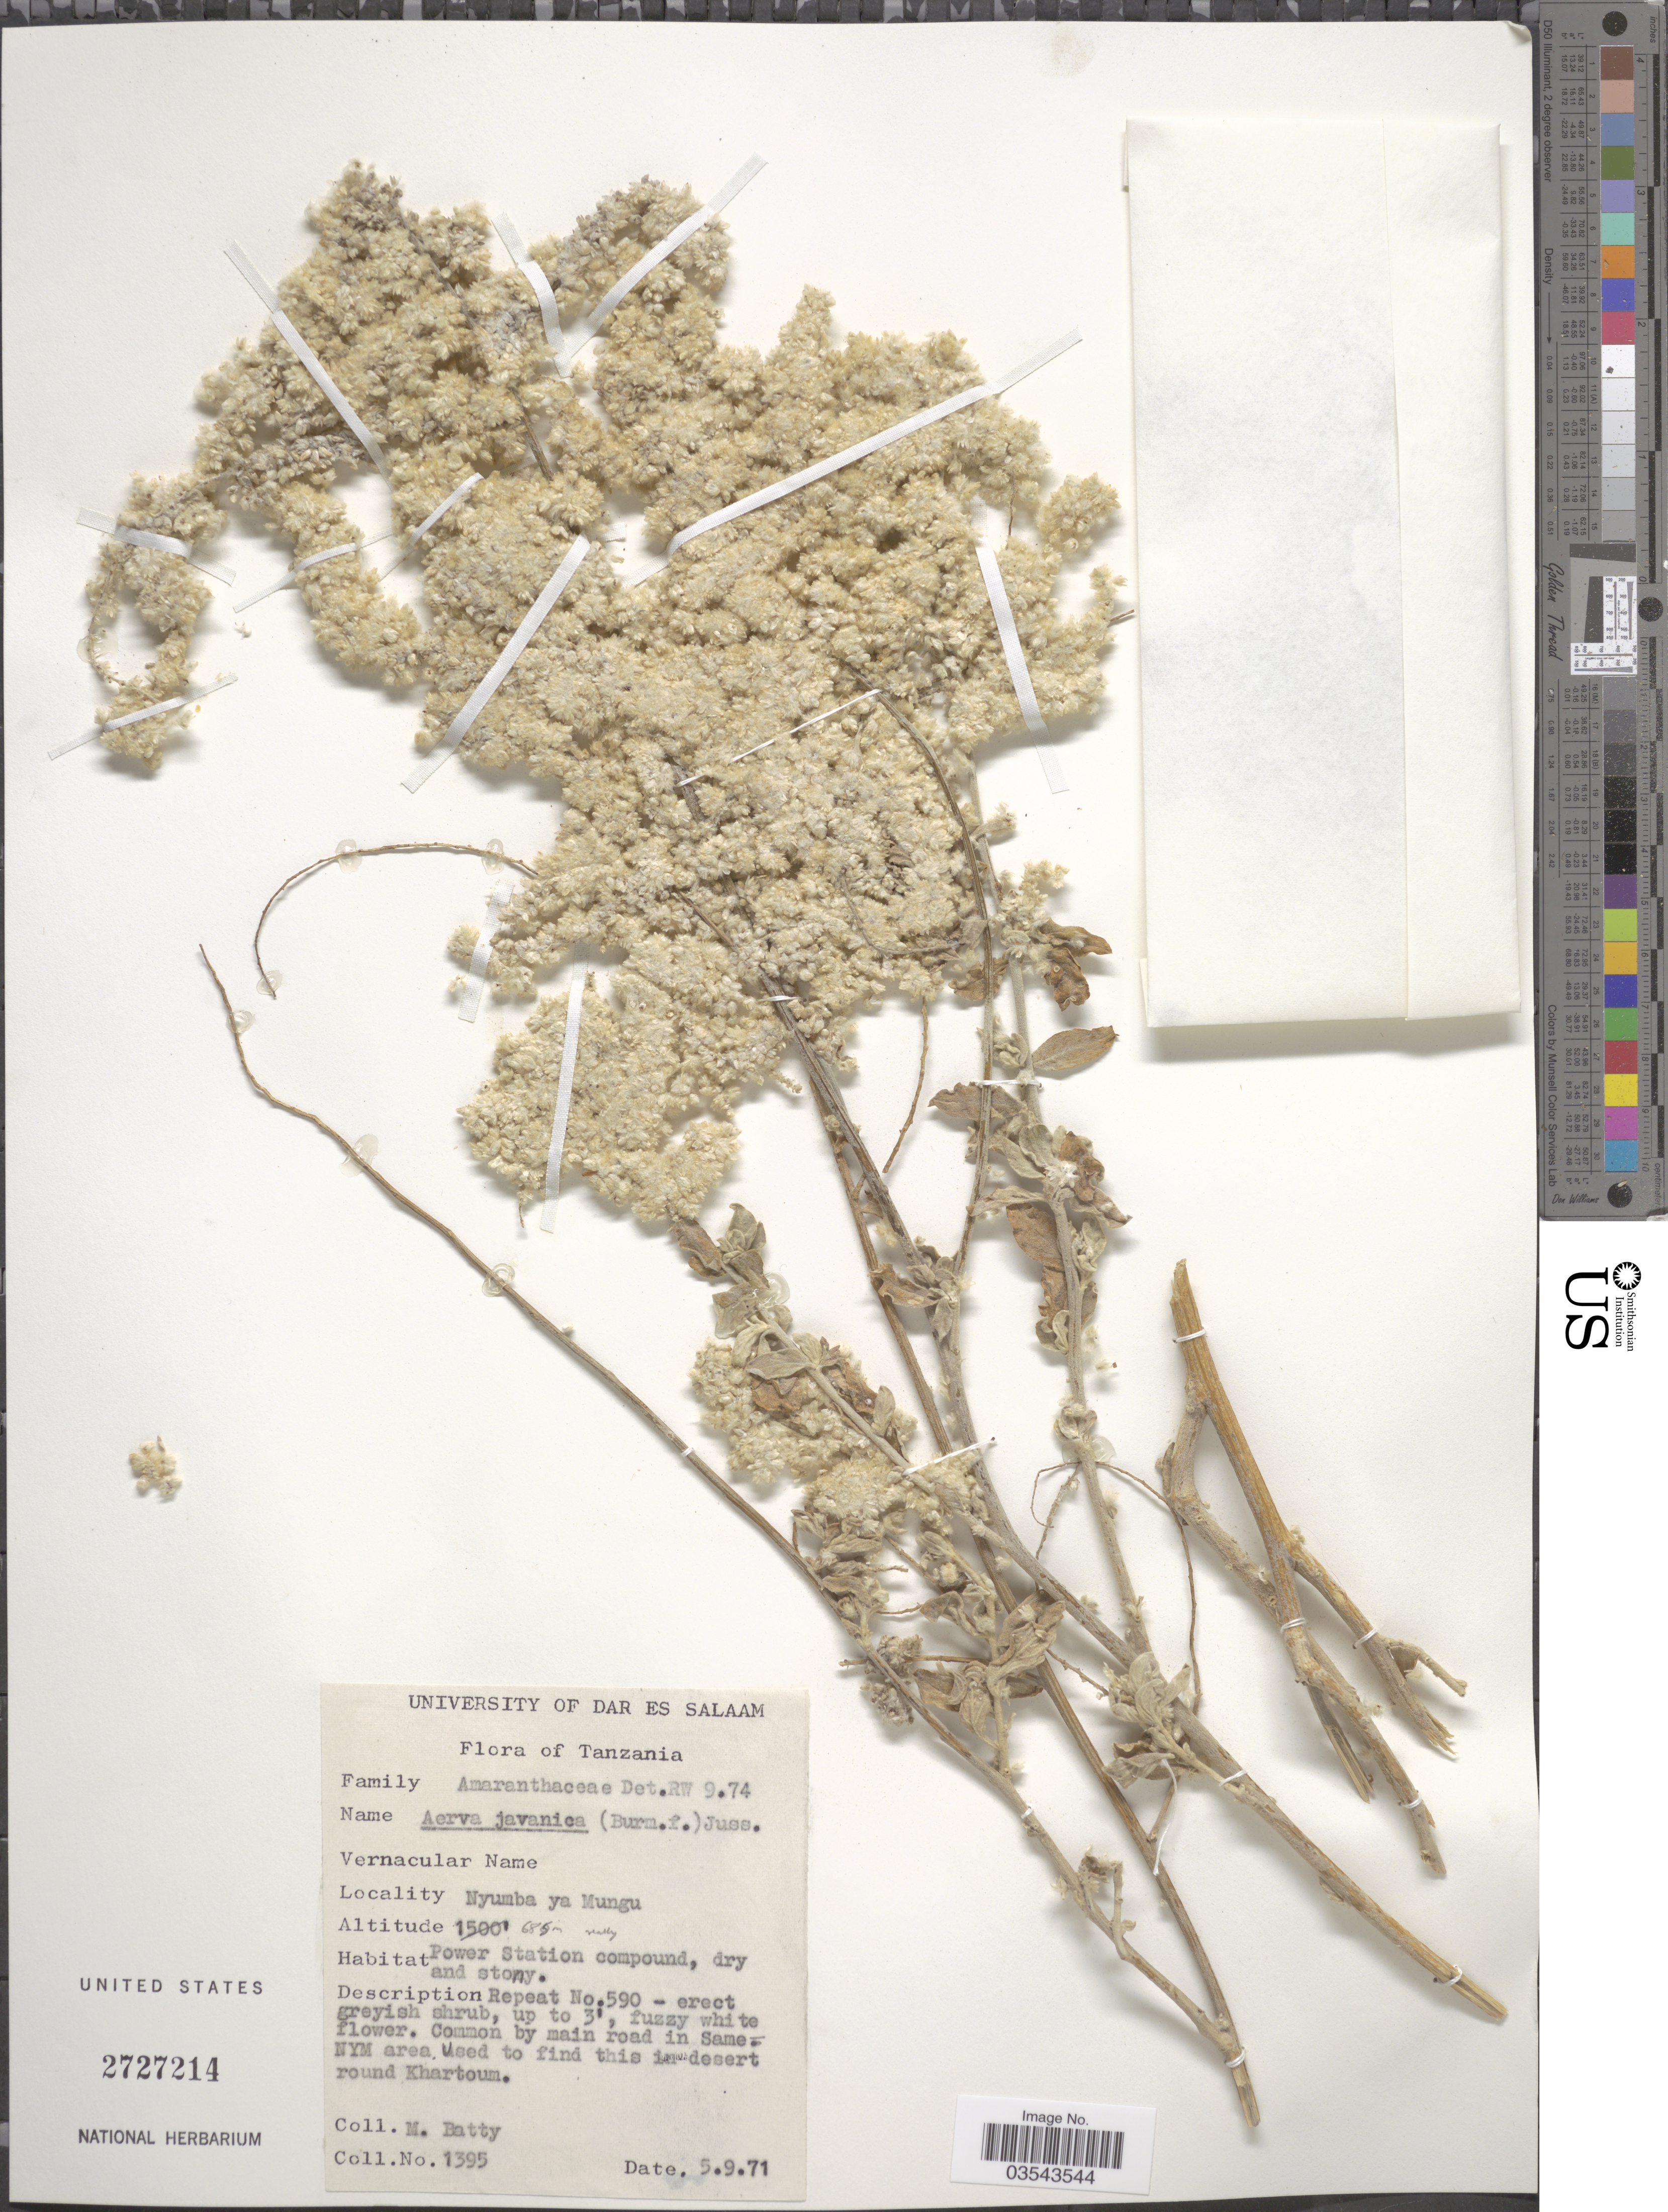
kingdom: Plantae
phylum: Tracheophyta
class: Magnoliopsida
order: Caryophyllales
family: Amaranthaceae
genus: Aerva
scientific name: Aerva javanica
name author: (Burm. f.) Juss. ex Schult.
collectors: M. Batty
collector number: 1395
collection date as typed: Transcribed d/m/y: 5/9/71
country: Tanzania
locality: Nyumba ya Mungu.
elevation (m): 685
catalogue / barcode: US 2727214